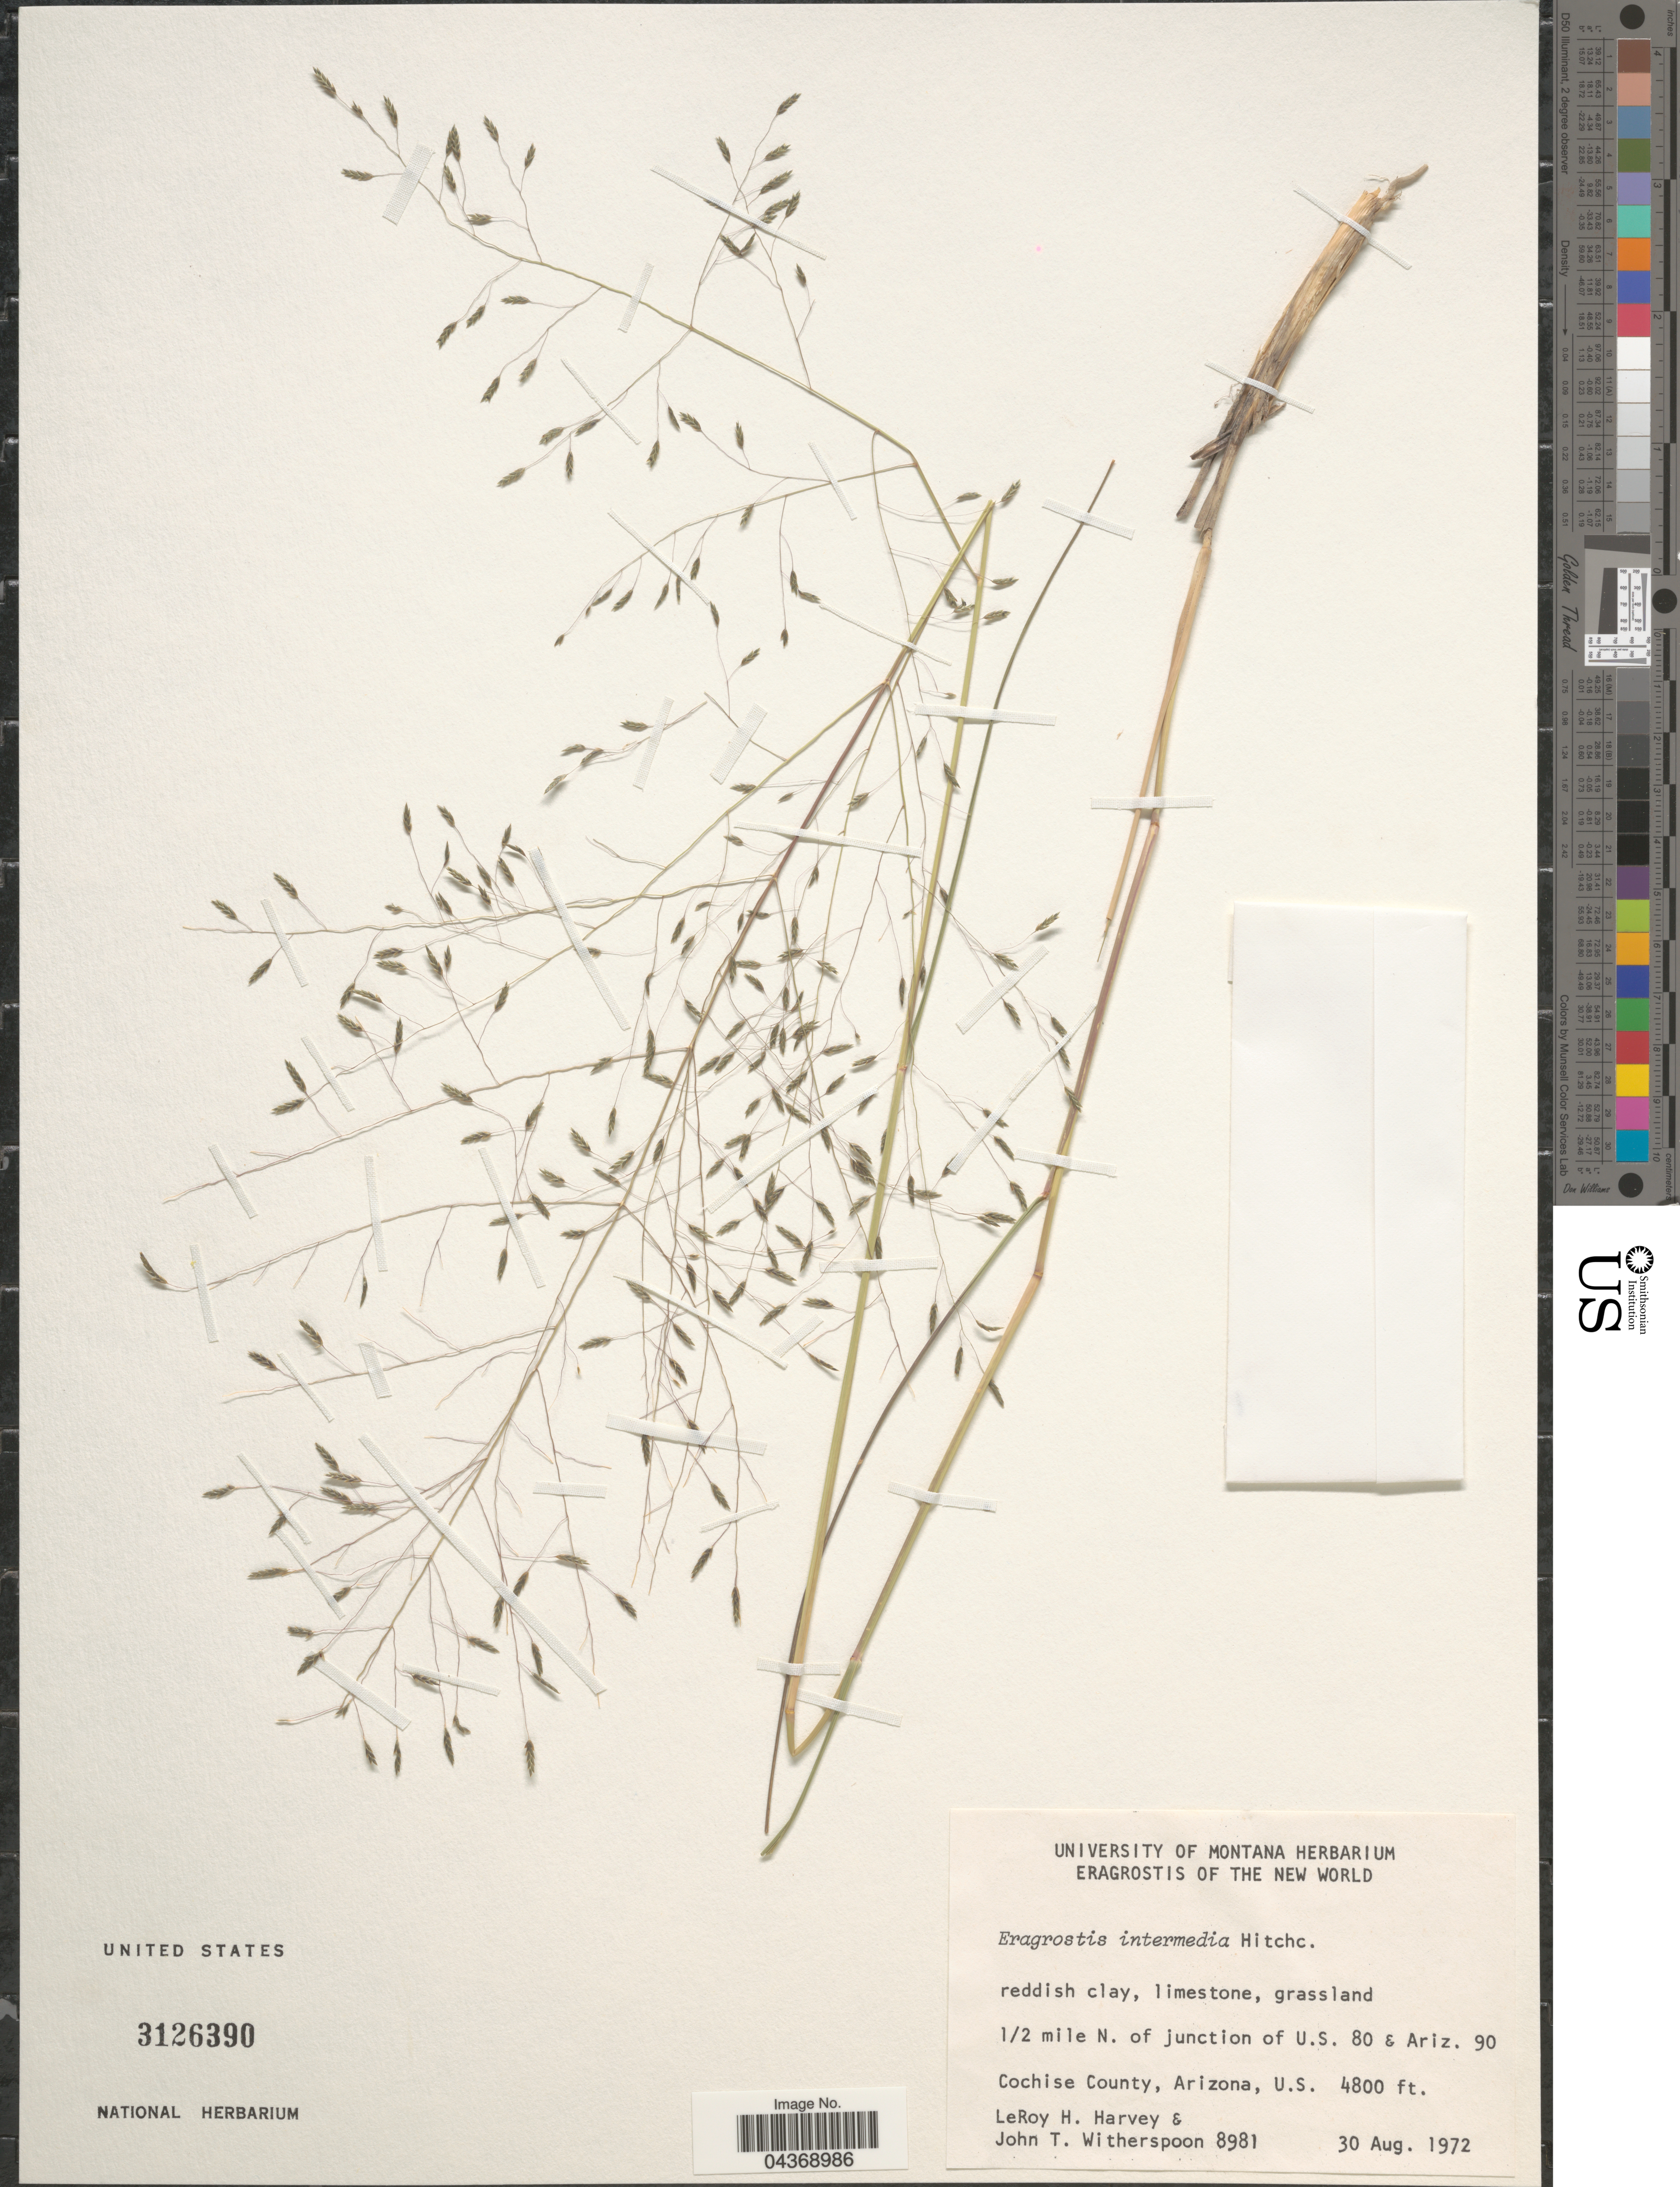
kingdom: Plantae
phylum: Tracheophyta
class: Liliopsida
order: Poales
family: Poaceae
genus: Eragrostis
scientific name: Eragrostis intermedia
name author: Hitchc.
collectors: L. H. Harvey & J. Witherspoon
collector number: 8981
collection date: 1972-08-30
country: United States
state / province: Arizona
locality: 1/2 mile N. of junction of U.S. 80 & Ariz. 90. Cochise County.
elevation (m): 1463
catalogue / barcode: US 3126390